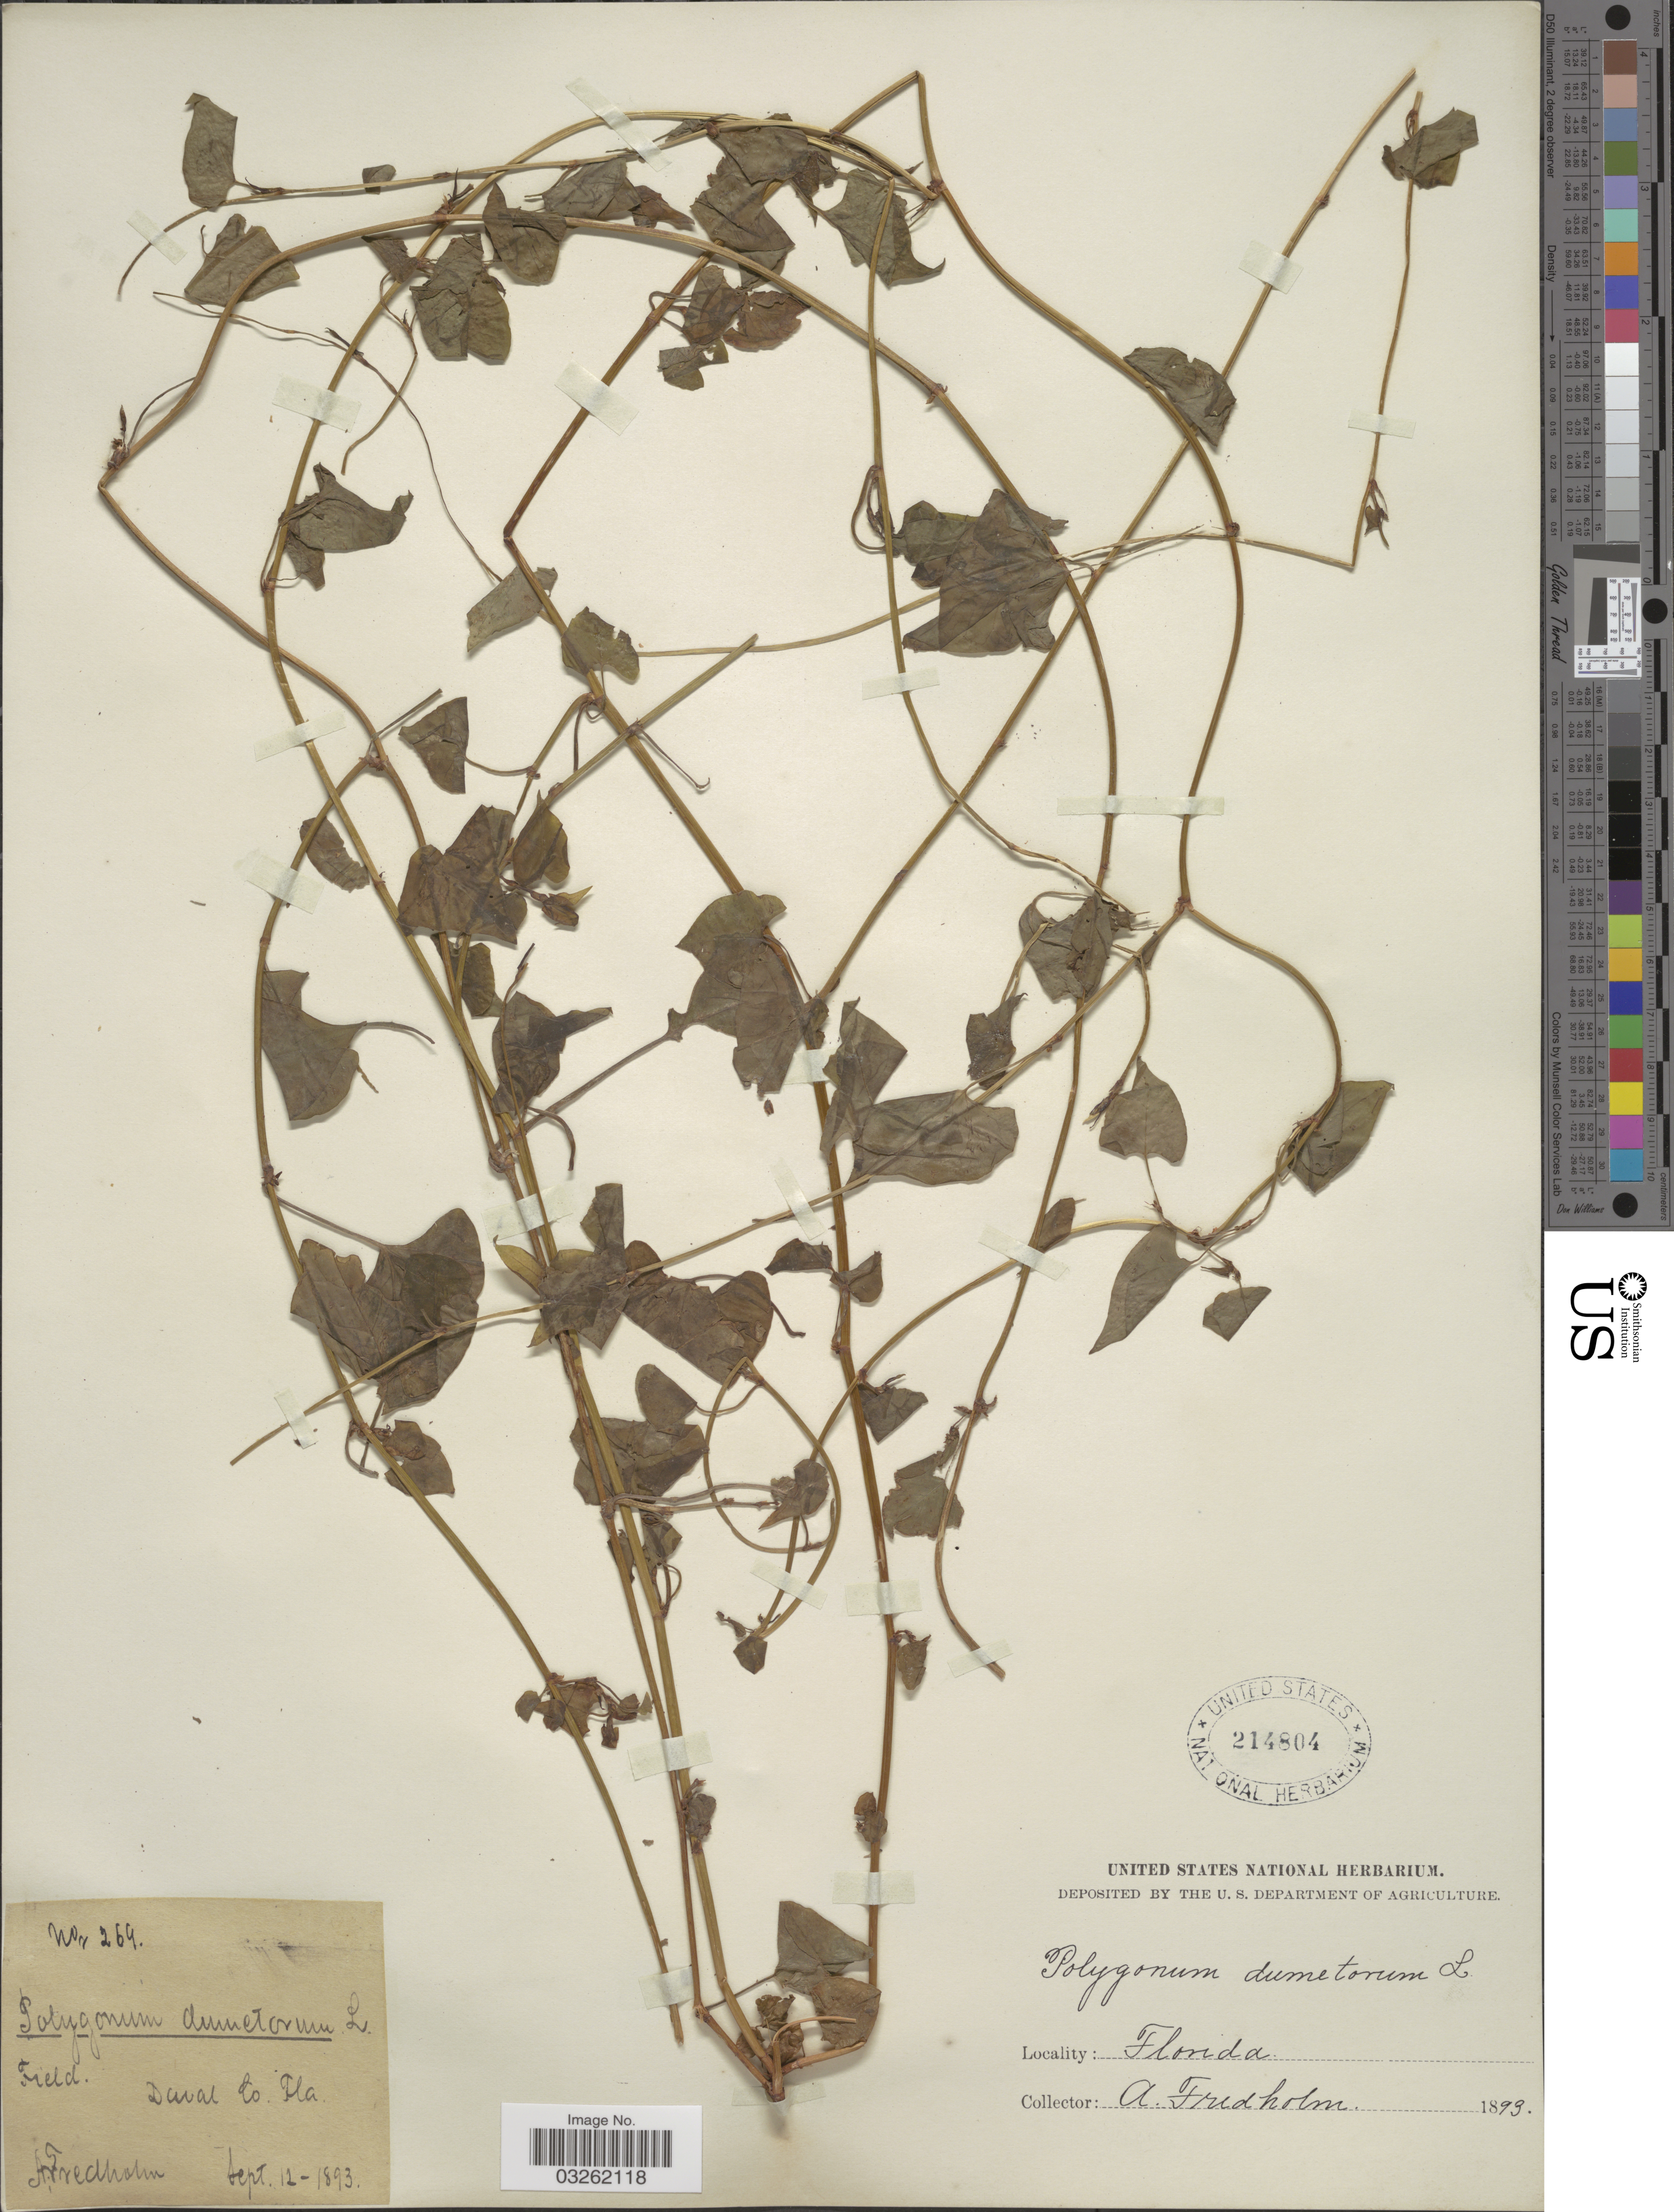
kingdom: Plantae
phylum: Tracheophyta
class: Magnoliopsida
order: Caryophyllales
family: Polygonaceae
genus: Fallopia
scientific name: Fallopia scandens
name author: (L.) Holub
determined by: Strong, Mark T., (BOT), Smithsonian Institution - National Museum of Natural History (UNITED STATES)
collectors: A. Fredholm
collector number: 269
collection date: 1893-09-12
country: United States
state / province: Florida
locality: Duval Co. Fla.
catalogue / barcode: US 214804